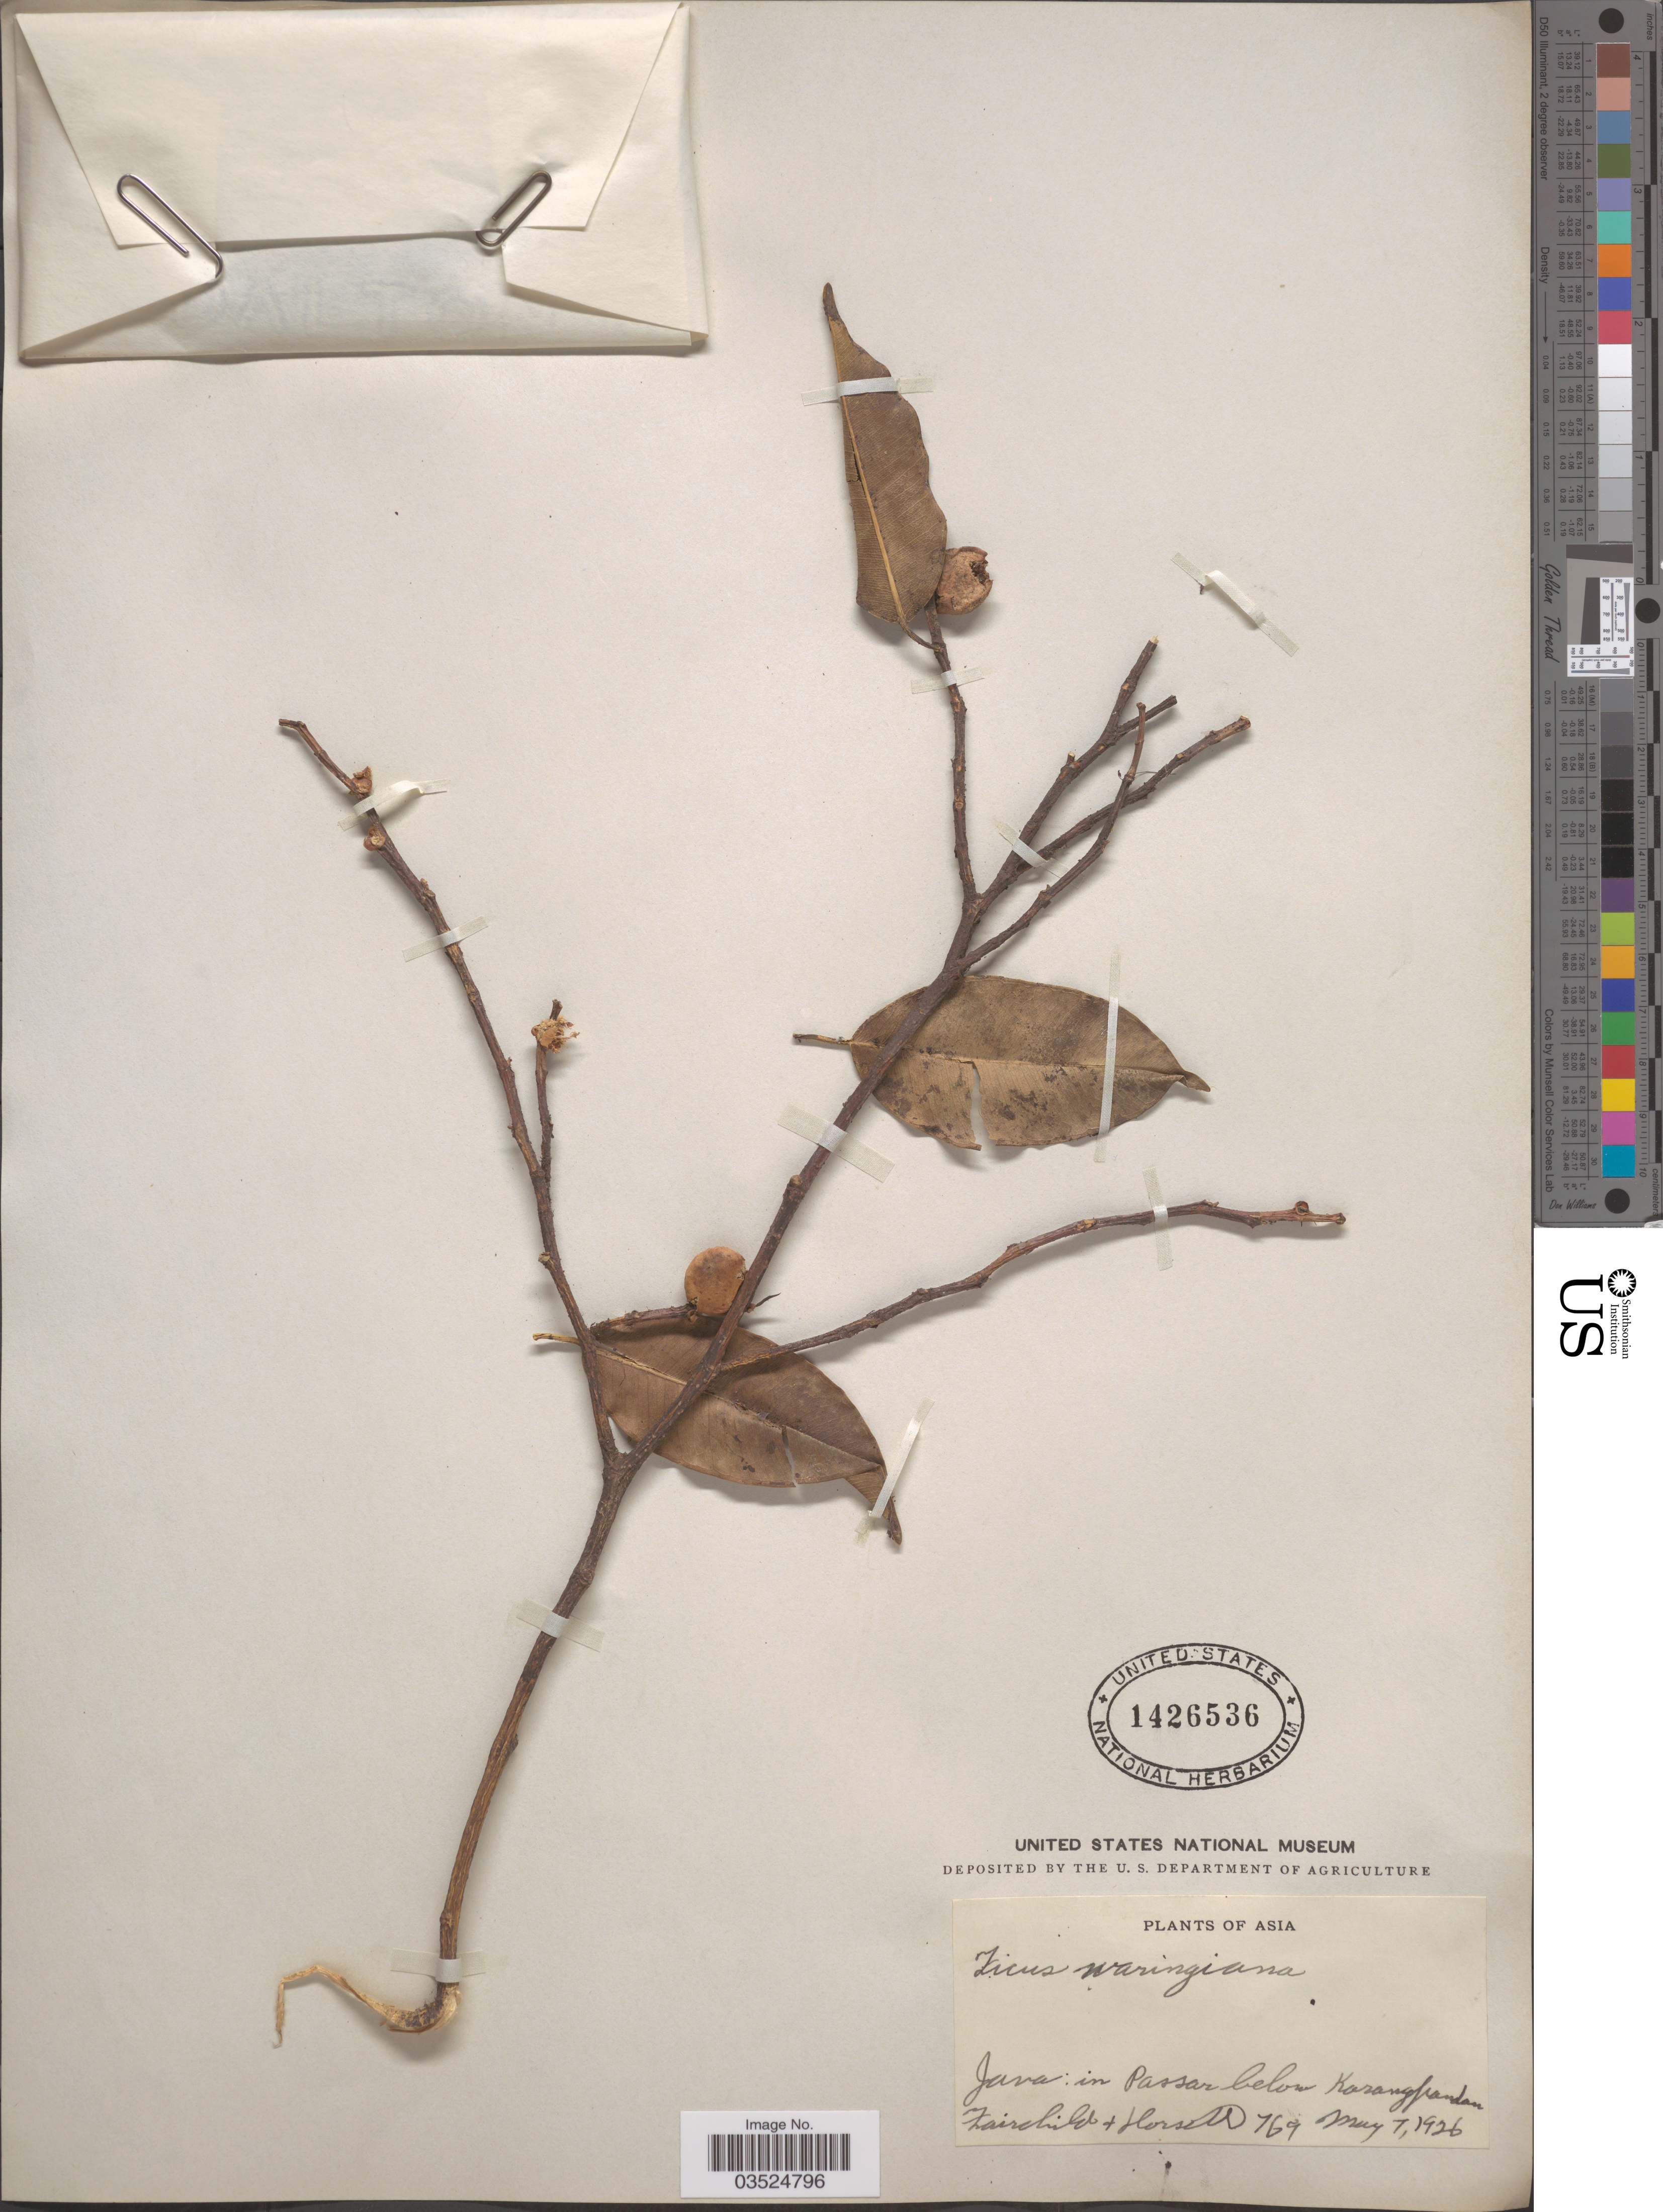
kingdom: Plantae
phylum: Tracheophyta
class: Magnoliopsida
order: Rosales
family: Moraceae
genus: Ficus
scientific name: Ficus waringiana ined.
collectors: -. Fairchild & Collector illegible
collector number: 769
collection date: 1926-05-07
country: Indonesia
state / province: Java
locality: Asia. In Passar below Karangpandan.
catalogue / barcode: US 1426536